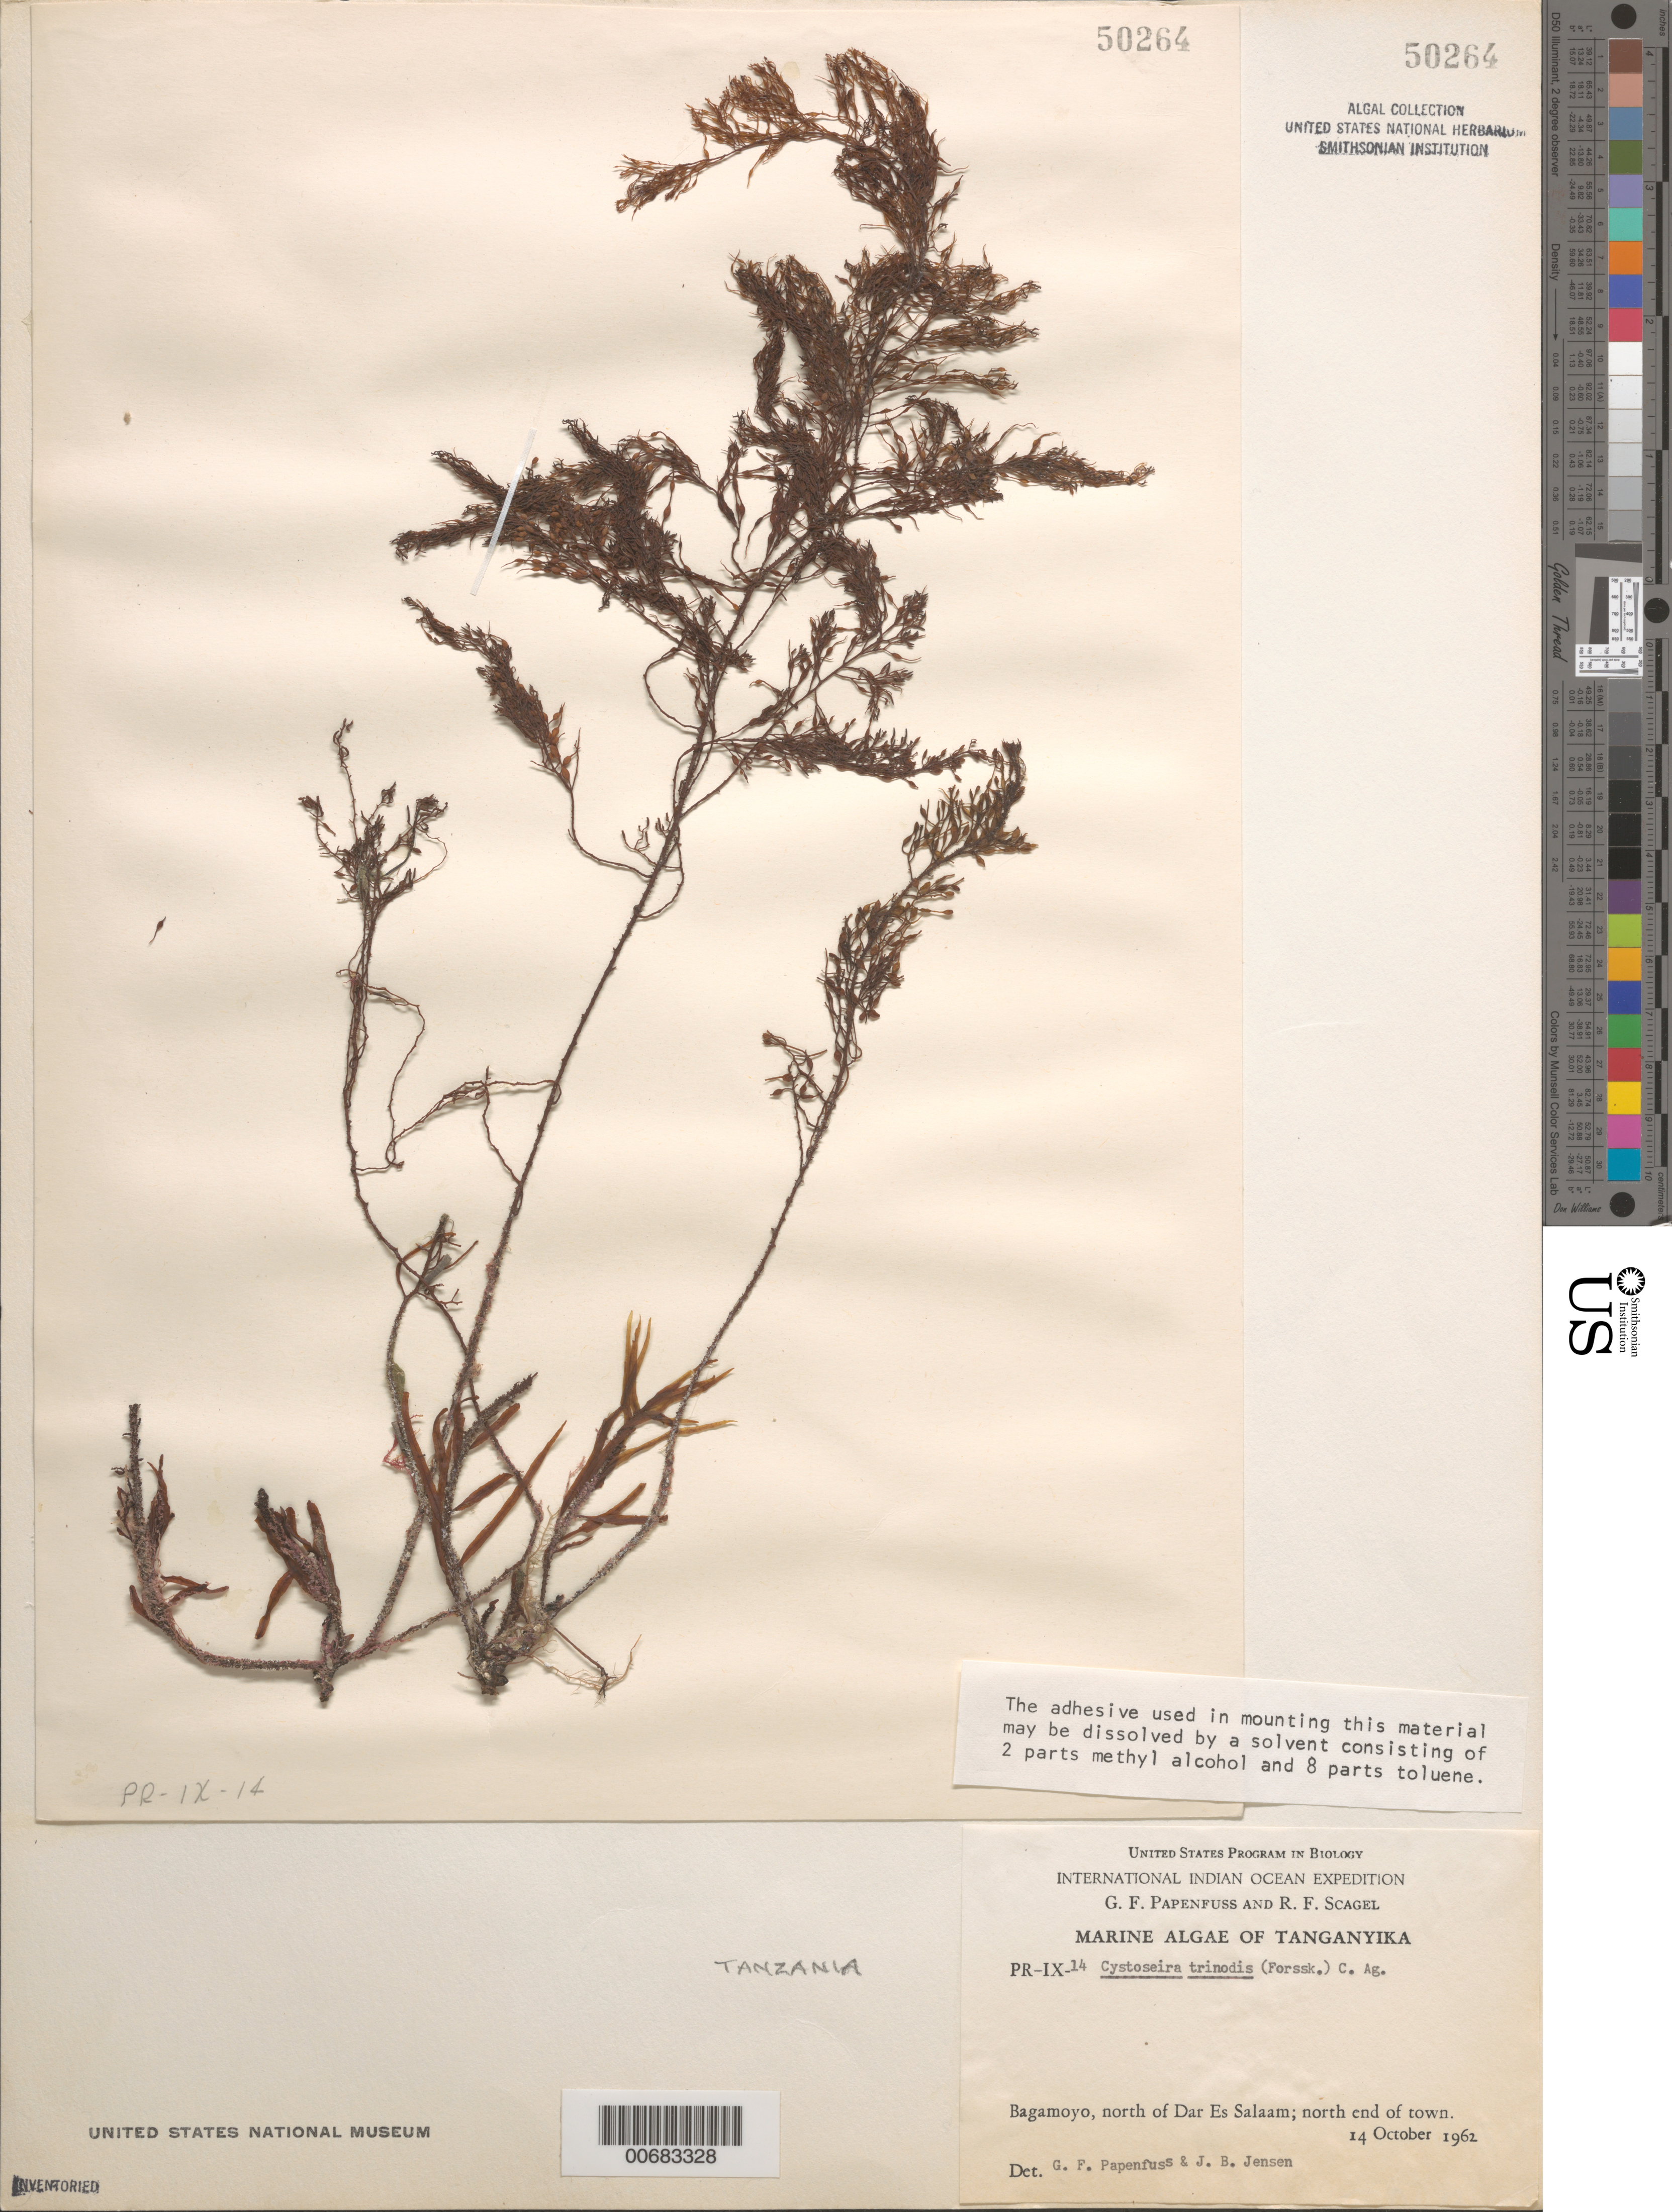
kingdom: Chromista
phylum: Ochrophyta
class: Phaeophyceae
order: Fucales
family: Sargassaceae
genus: Cystoseira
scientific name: Cystoseira trinodis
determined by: Papenfuss, G. F.; Jensen, J. B.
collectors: G. Papenfuss & R. F. Scagel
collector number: PR-IX-14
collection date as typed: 14 Oct 1962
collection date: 1962-10-14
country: Tanzania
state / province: Pwani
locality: Bagamoyo, north of Dar Es Salaam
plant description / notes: International Indian Ocean Expedition, 1962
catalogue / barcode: US 50264